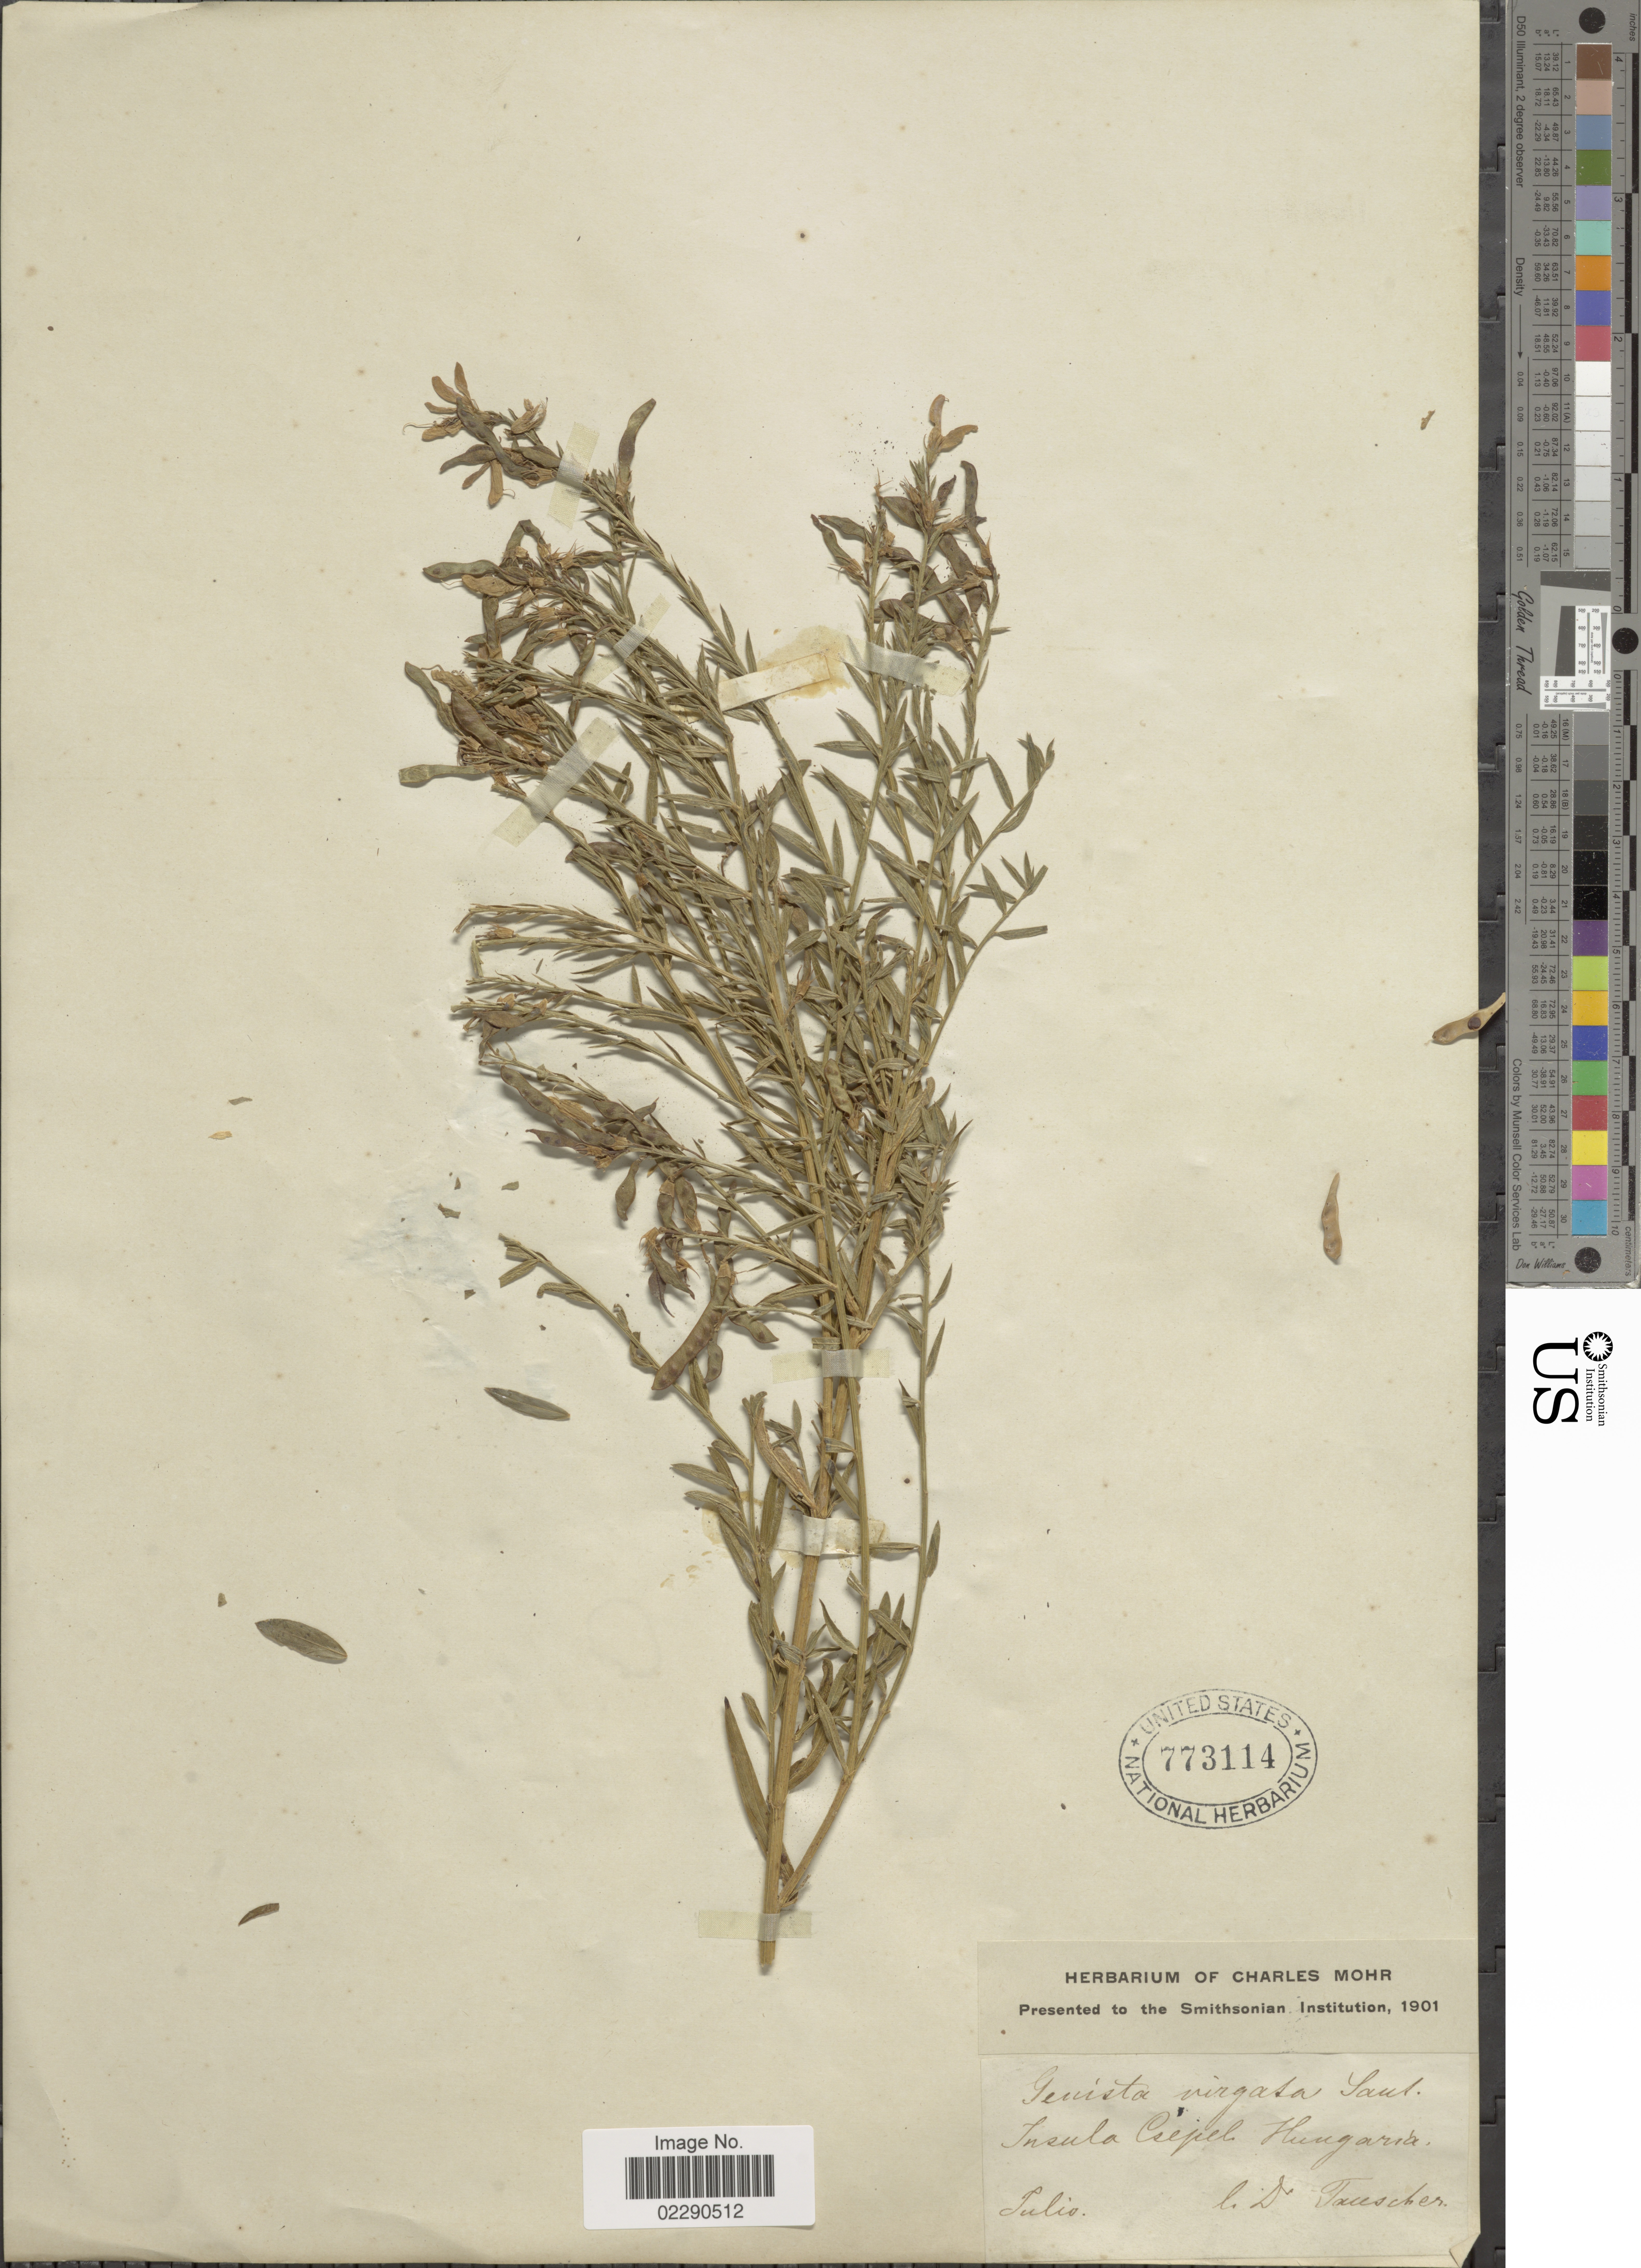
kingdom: Plantae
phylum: Tracheophyta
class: Magnoliopsida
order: Fabales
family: Fabaceae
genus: Genista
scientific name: Genista virgata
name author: Link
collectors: D. Tauscher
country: Hungary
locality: Insula Csepel [interpreted]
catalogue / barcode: US 773114